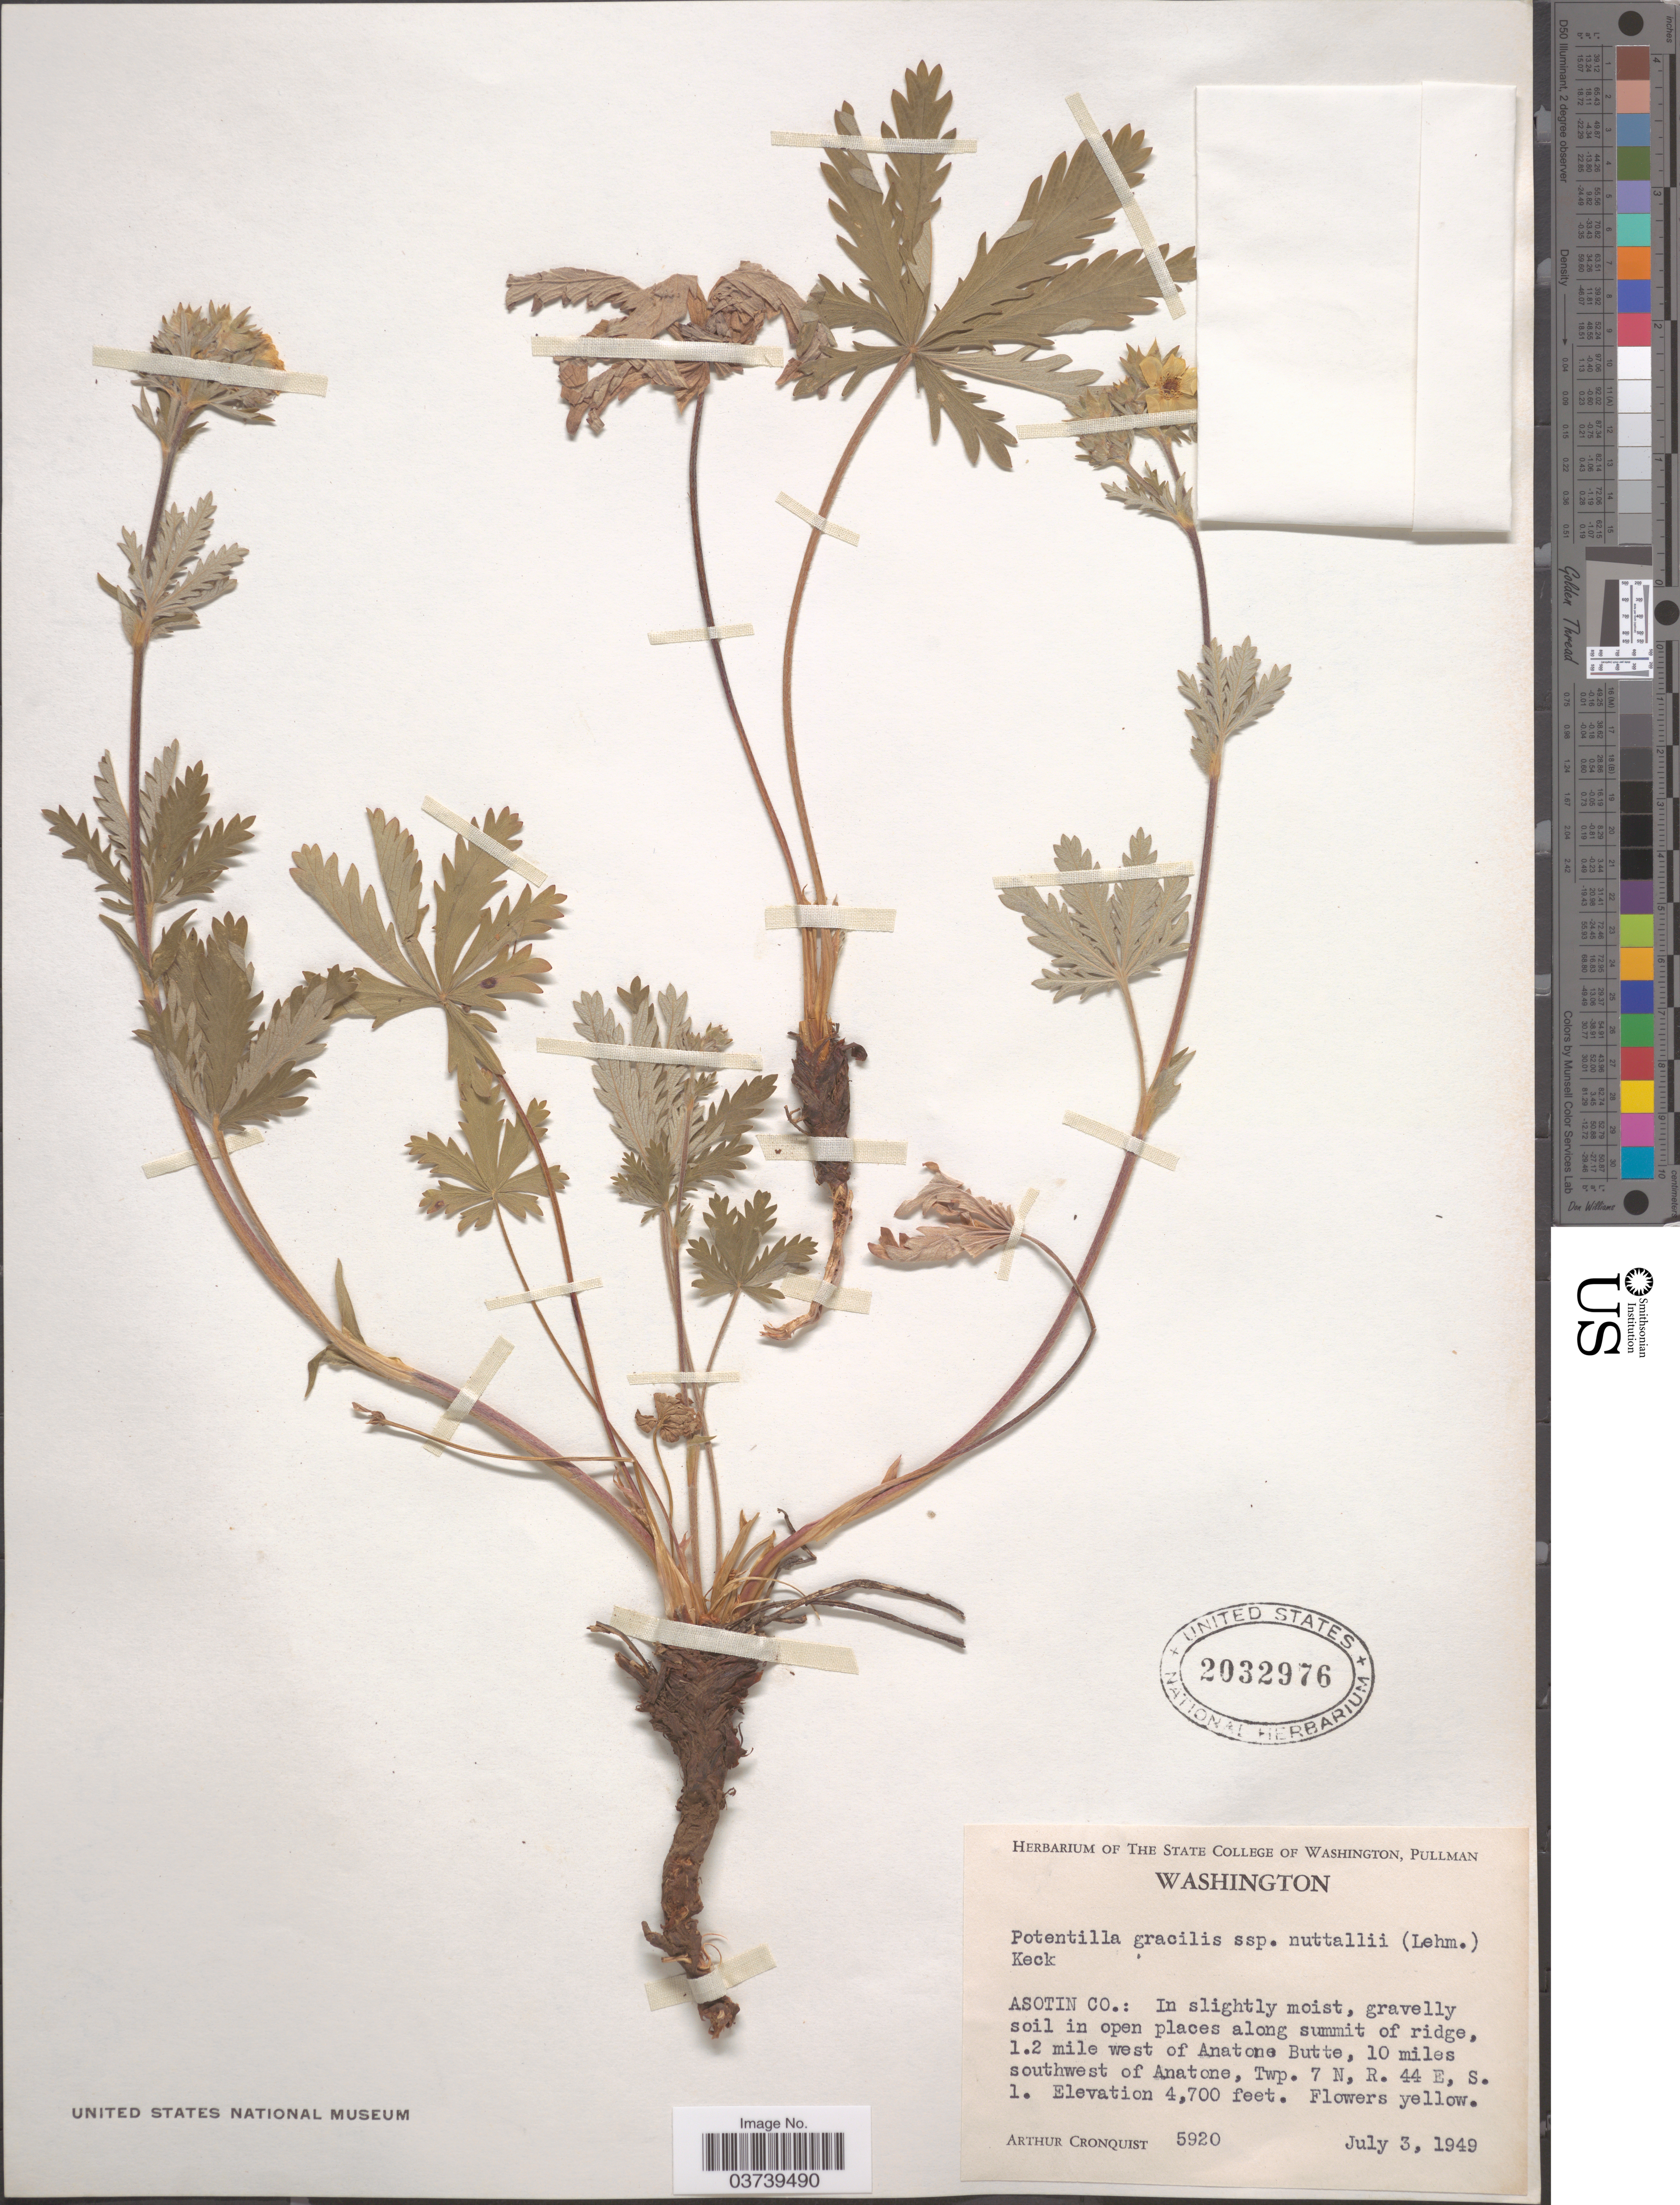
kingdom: Plantae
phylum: Tracheophyta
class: Magnoliopsida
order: Rosales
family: Rosaceae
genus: Potentilla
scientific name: Potentilla gracilis var. fastigiata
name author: (Nutt.) S. Watson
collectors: A. J. Cronquist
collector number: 5920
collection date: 1949-07-03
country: United States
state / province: Washington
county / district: Asotin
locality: Asotin Co.: In slightly moist, gravelly soil in open places along summit of ridge, 1.2 mile west of Anatone Butte, 10 miles southwest of Anatone, Twp. 7 N, R. 44 E, S. 1.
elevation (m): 1433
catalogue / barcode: US 2032976